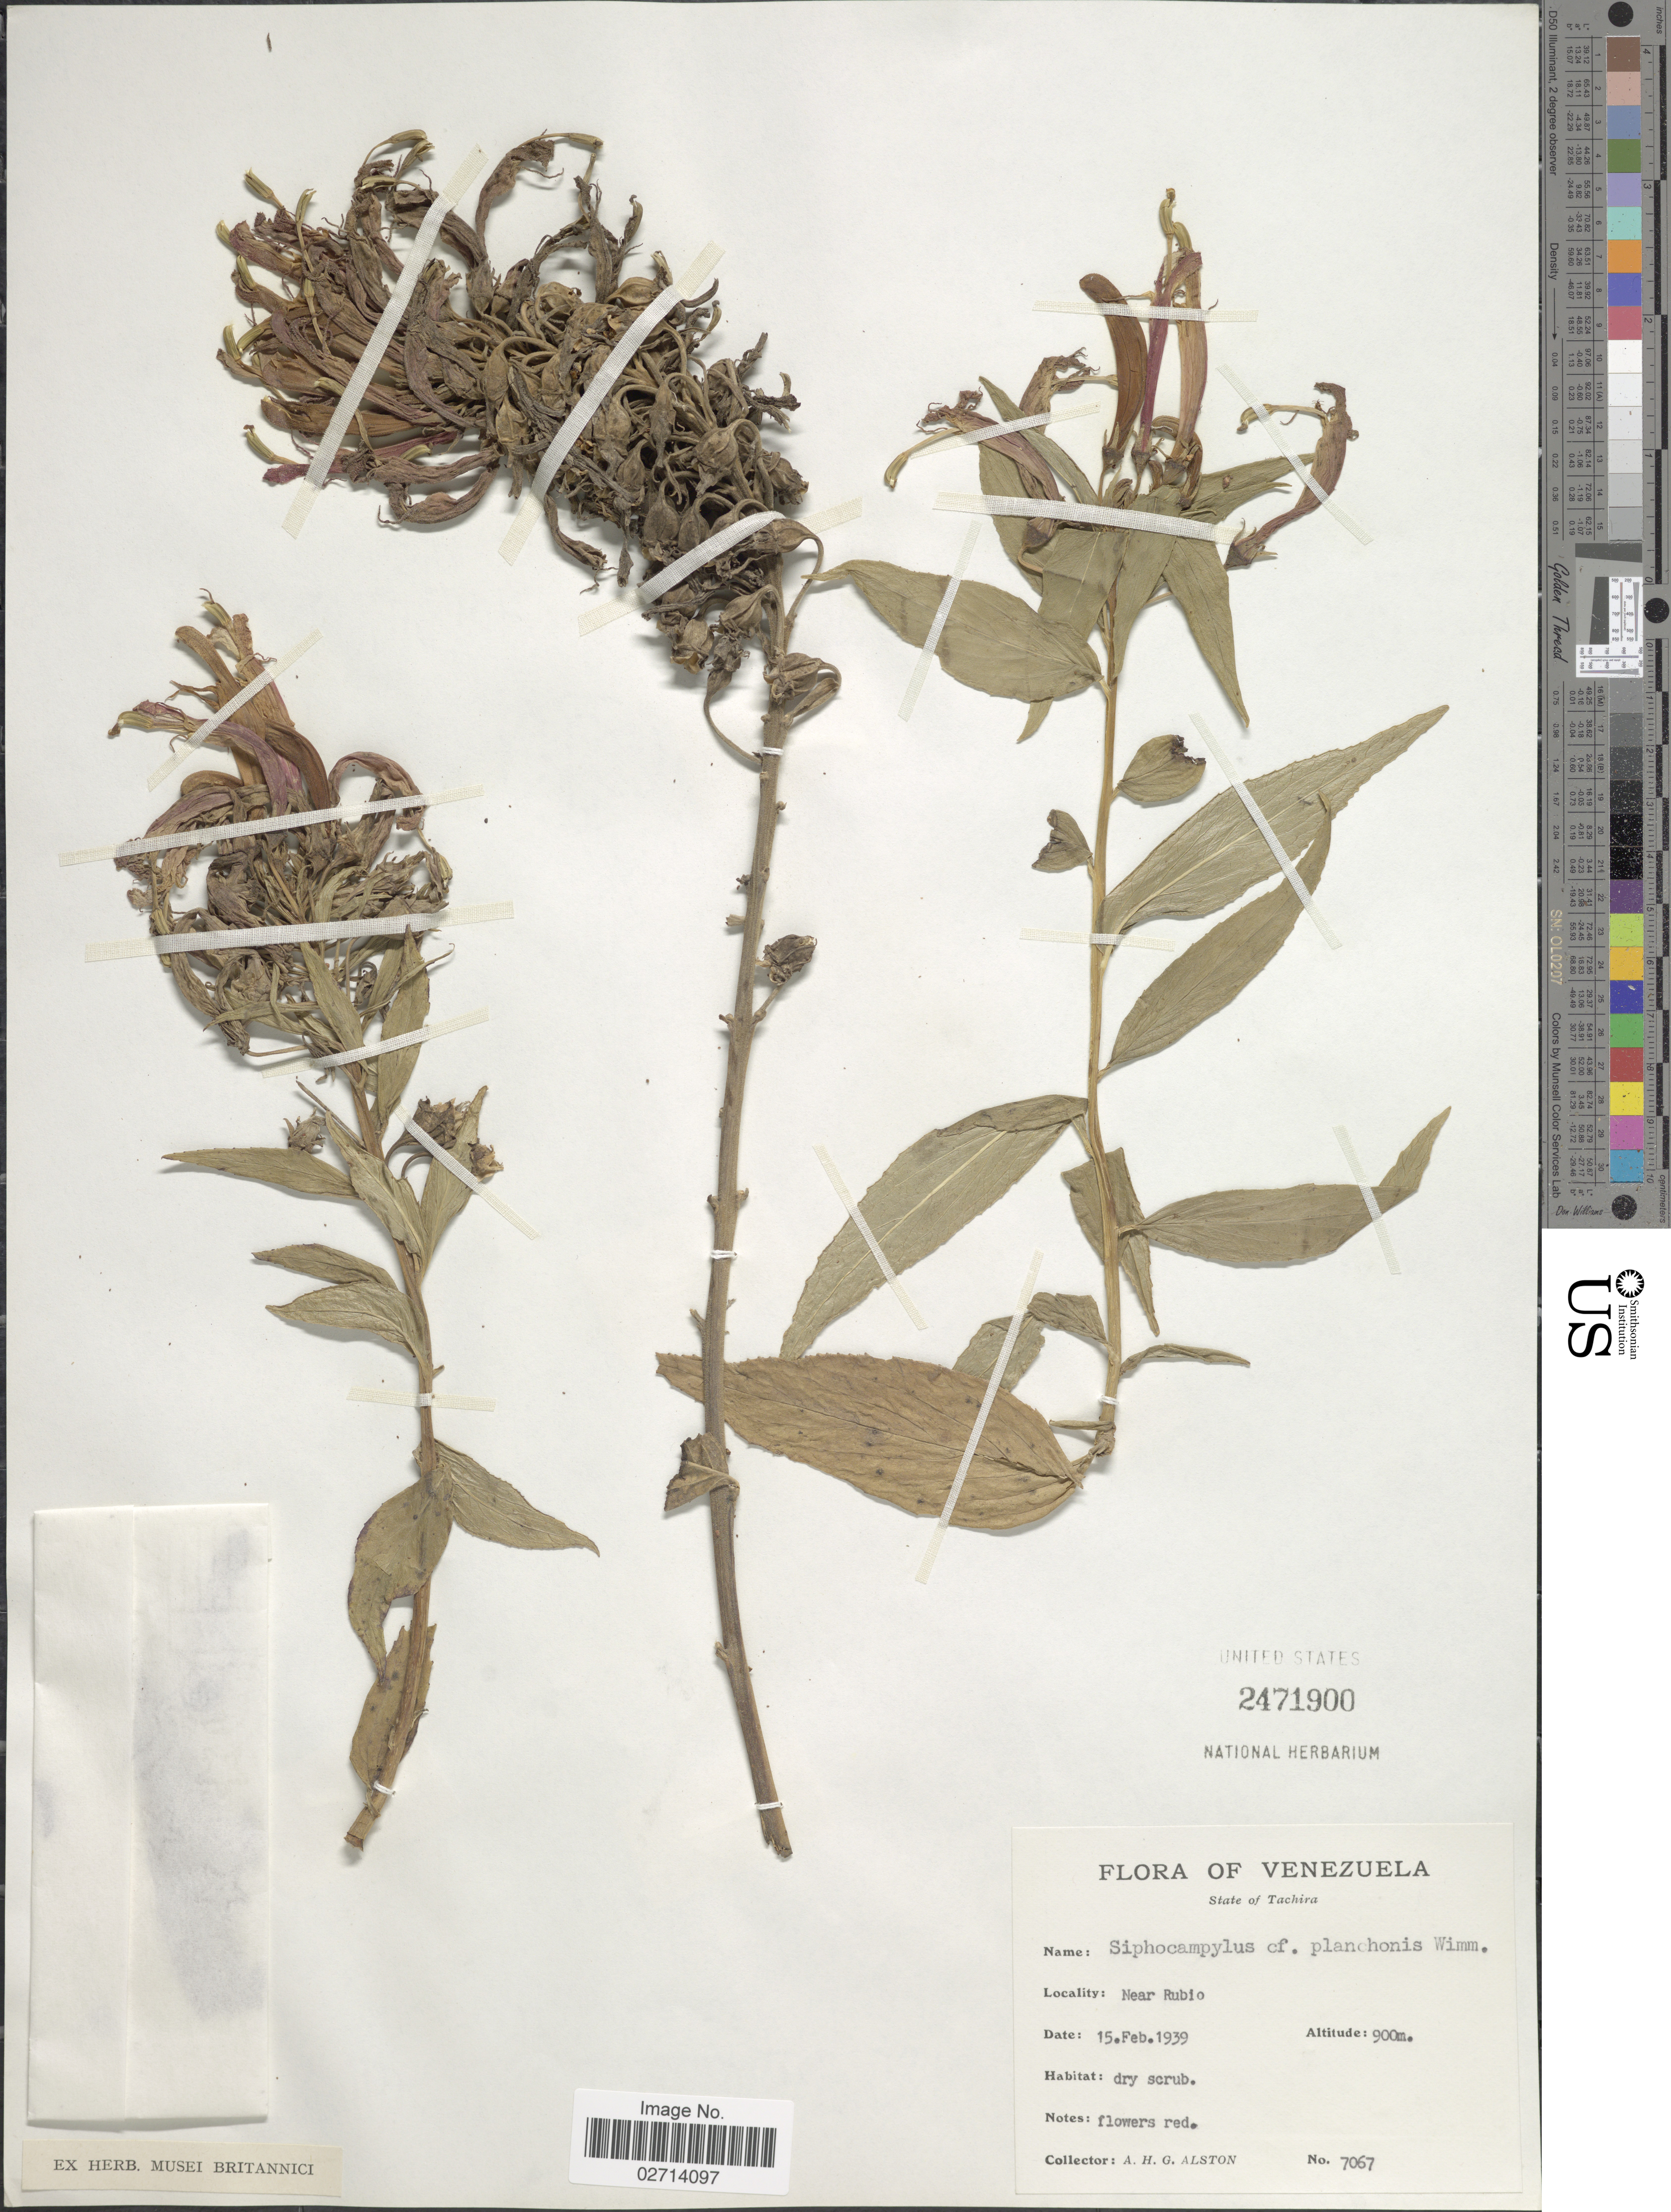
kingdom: Plantae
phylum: Tracheophyta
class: Magnoliopsida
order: Asterales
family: Campanulaceae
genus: Siphocampylus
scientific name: Siphocampylus planchonis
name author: E. Wimm.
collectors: A. H. Alston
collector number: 7067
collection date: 1939-02-15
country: Venezuela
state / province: Tachira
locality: Near Rubio.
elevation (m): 900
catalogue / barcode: US 2471900